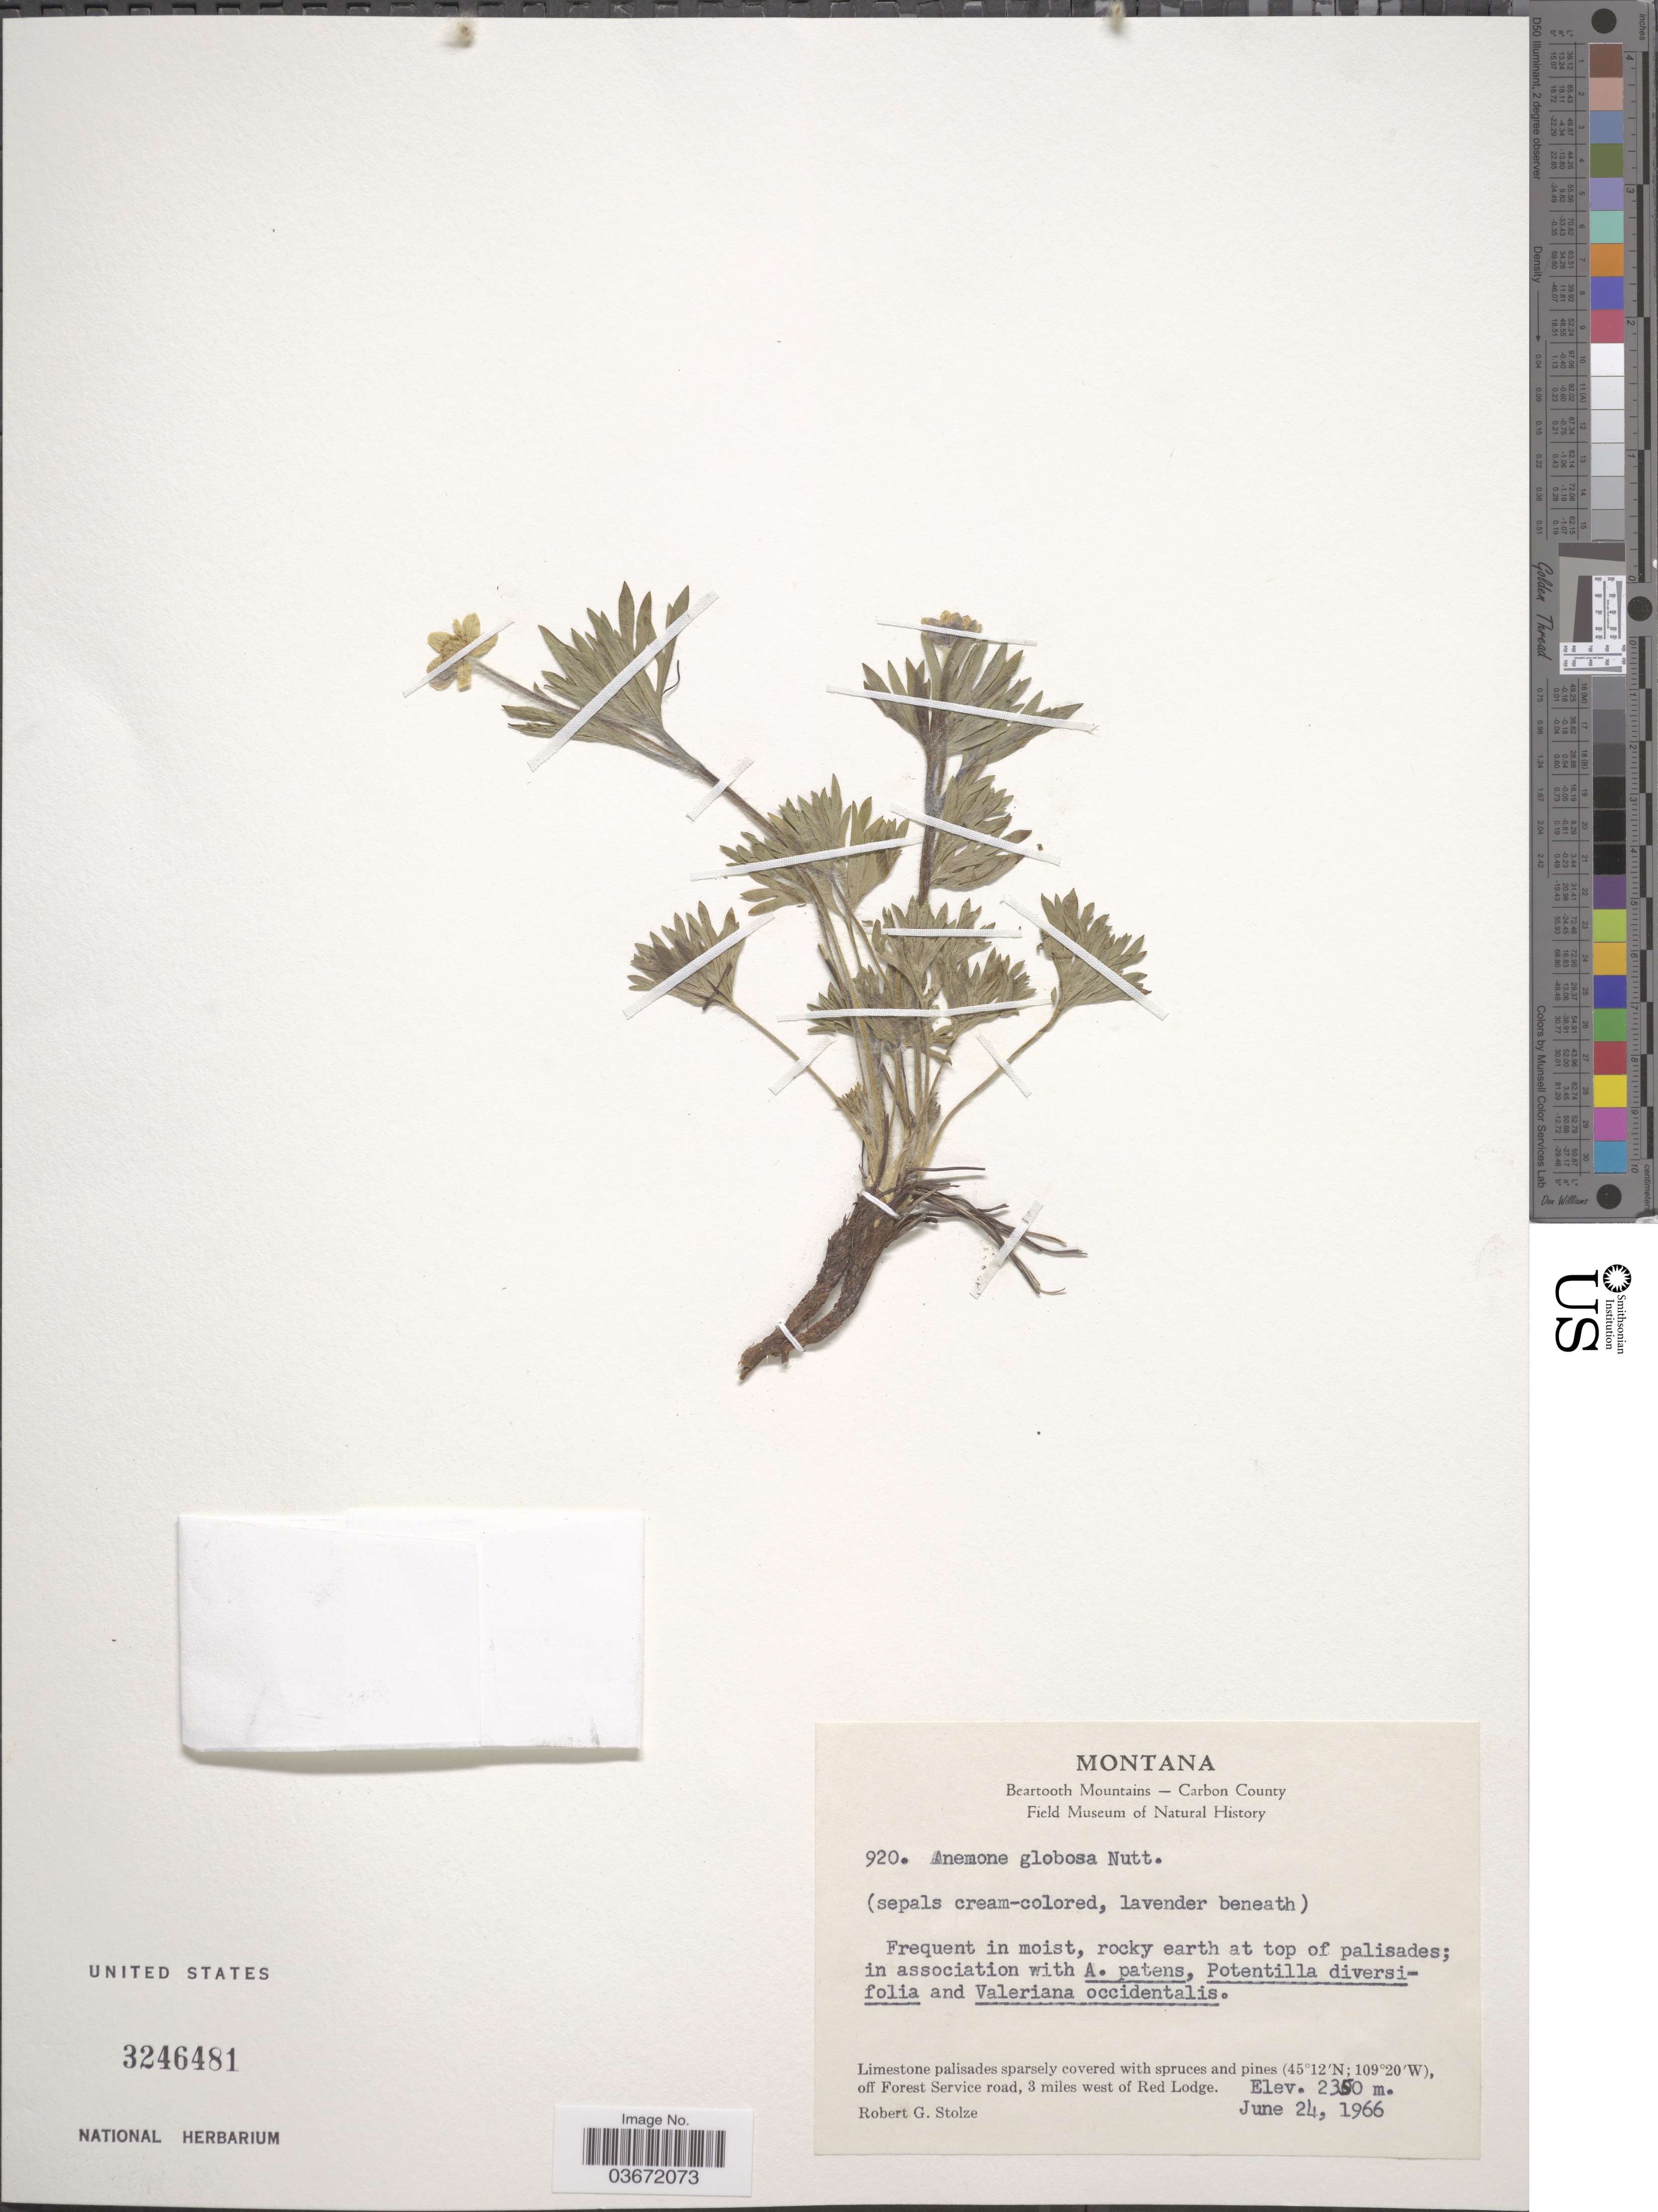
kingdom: Plantae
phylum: Tracheophyta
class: Magnoliopsida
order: Ranunculales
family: Ranunculaceae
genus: Anemone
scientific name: Anemone globosa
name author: (Torr. & A. Gray) Nutt. ex A. Heller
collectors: R. G. Stolze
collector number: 920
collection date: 1966-06-24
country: United States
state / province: Montana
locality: Off Forest Service road, 3 miles west of Red Lodge.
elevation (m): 2350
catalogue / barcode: US 3246481